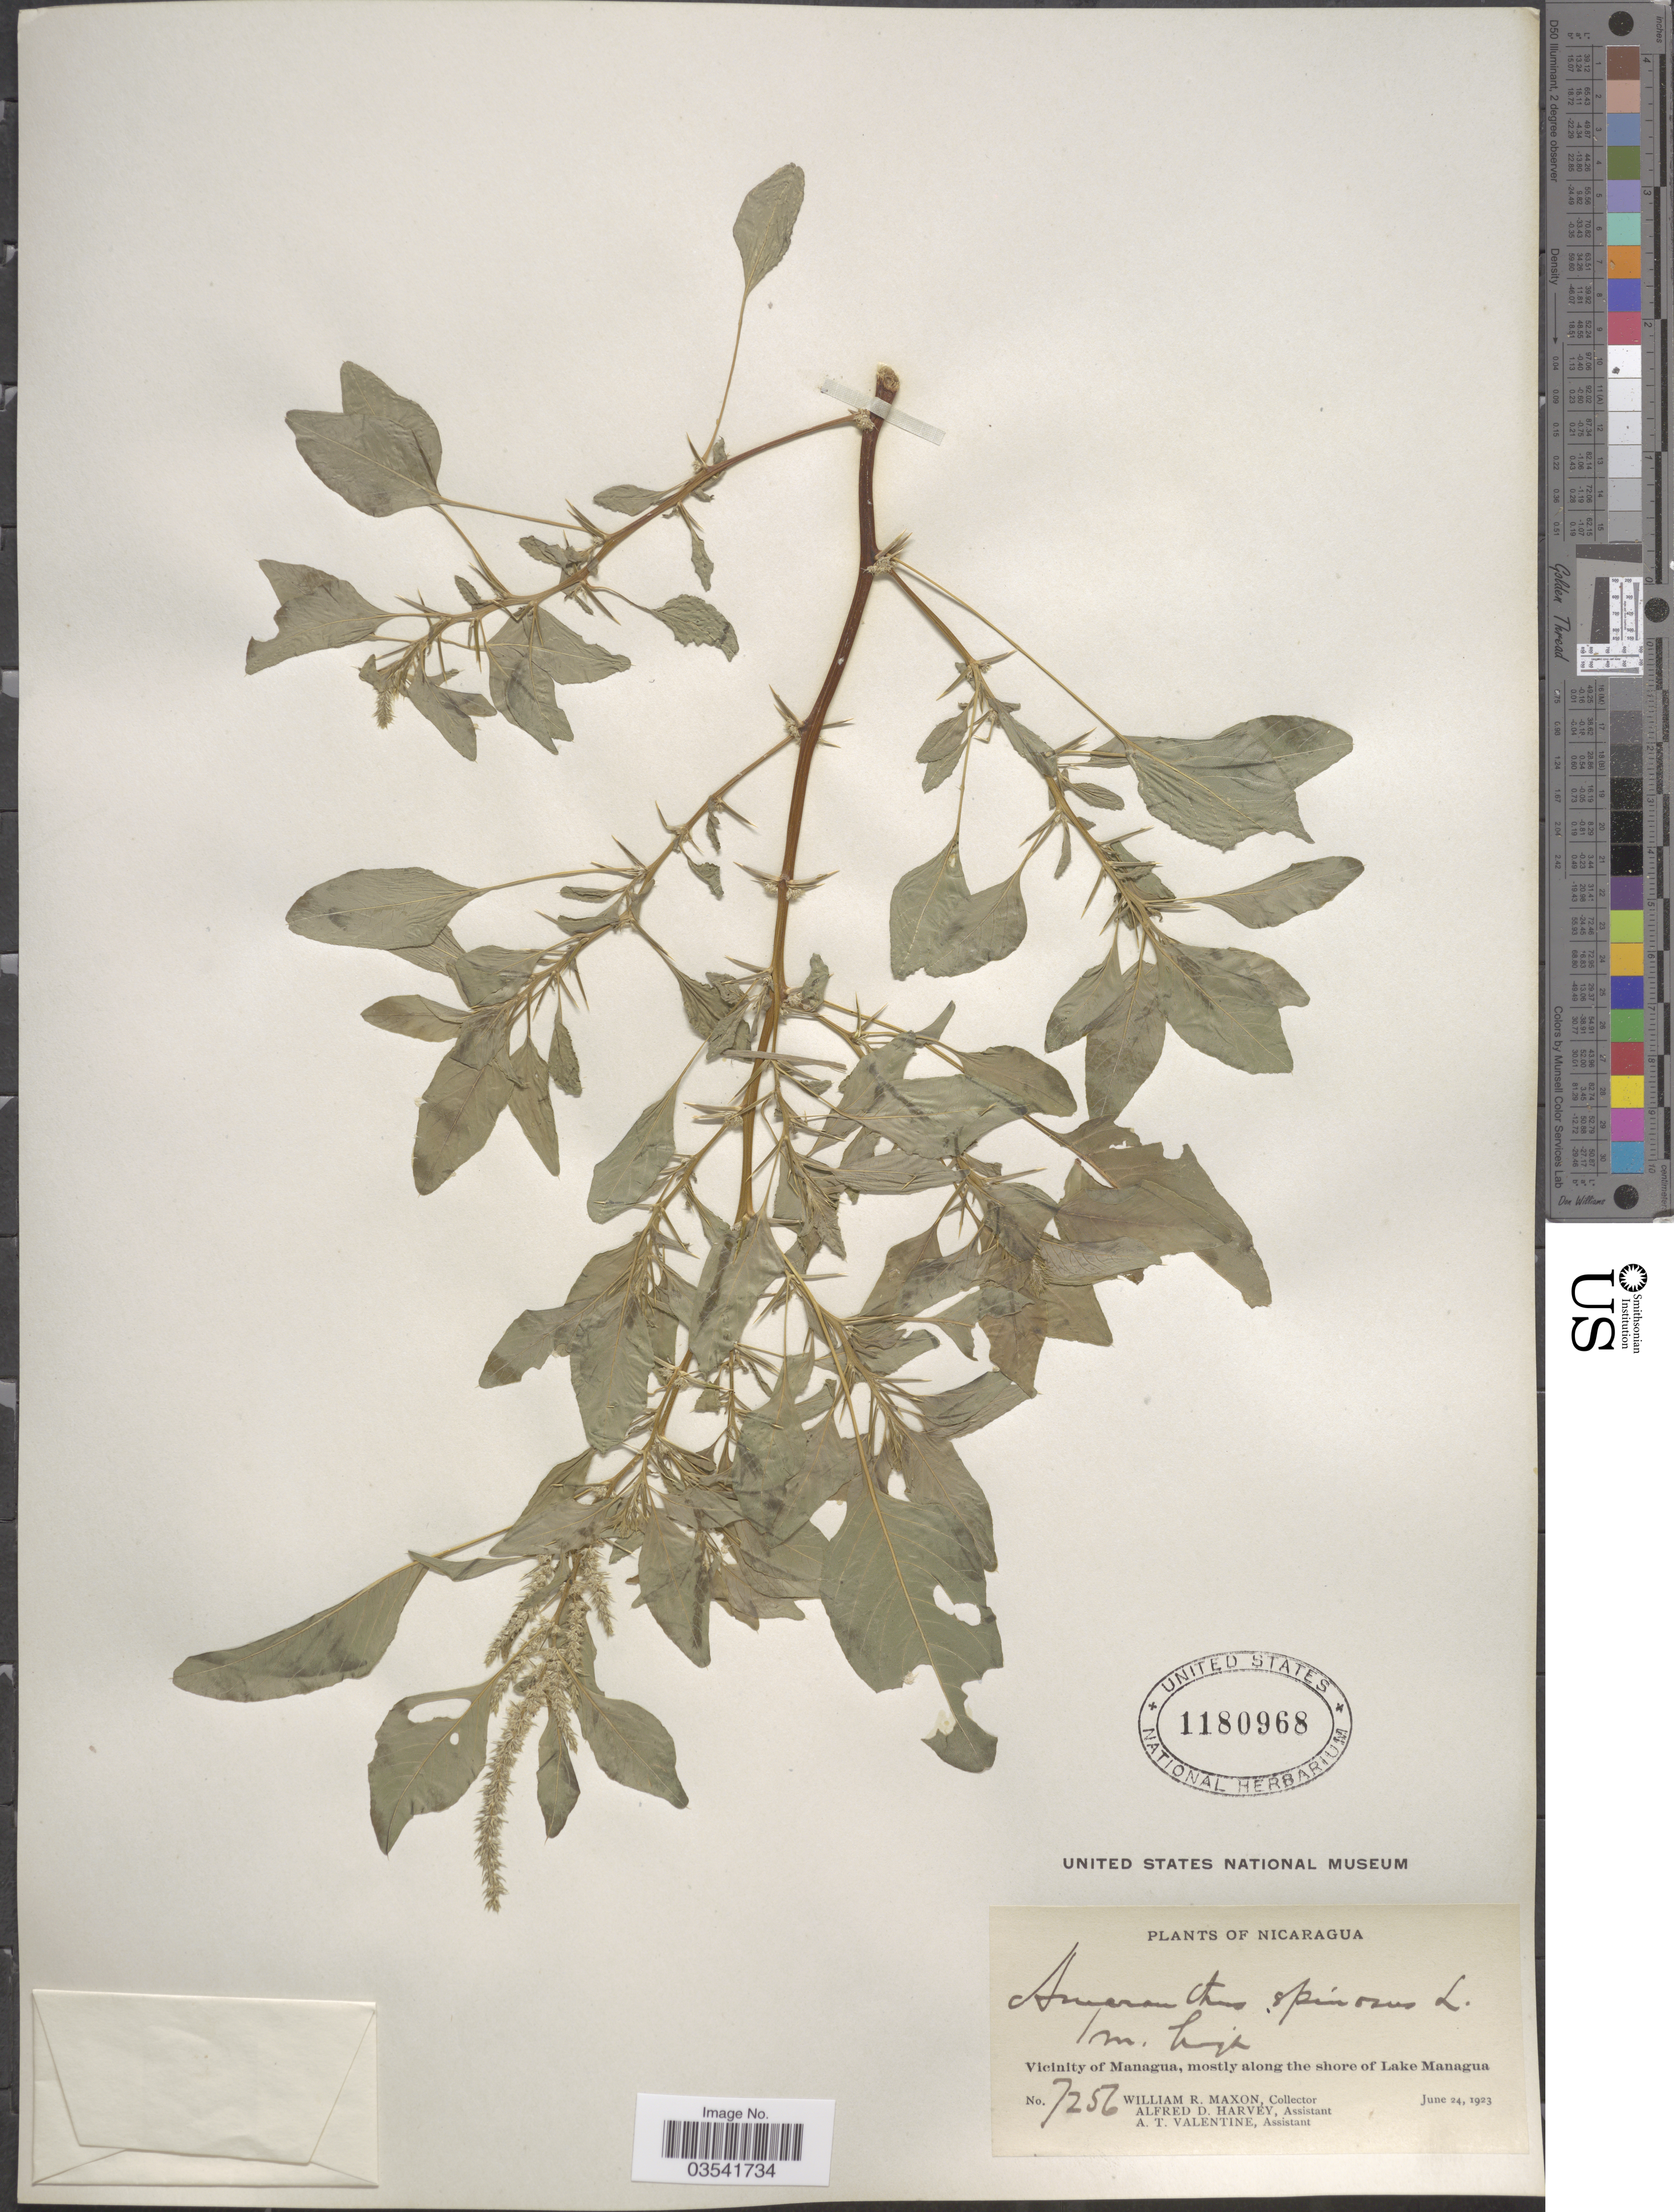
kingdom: Plantae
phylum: Tracheophyta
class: Magnoliopsida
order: Caryophyllales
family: Amaranthaceae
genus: Amaranthus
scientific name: Amaranthus spinosus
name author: L.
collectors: W. R. Maxon, A. D. Harvey & A. Valentine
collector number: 7256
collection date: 1923-06-24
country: Nicaragua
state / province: Managua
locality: Vicinity of Managua, mostly along the shore of Lake Managua.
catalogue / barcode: US 1180968